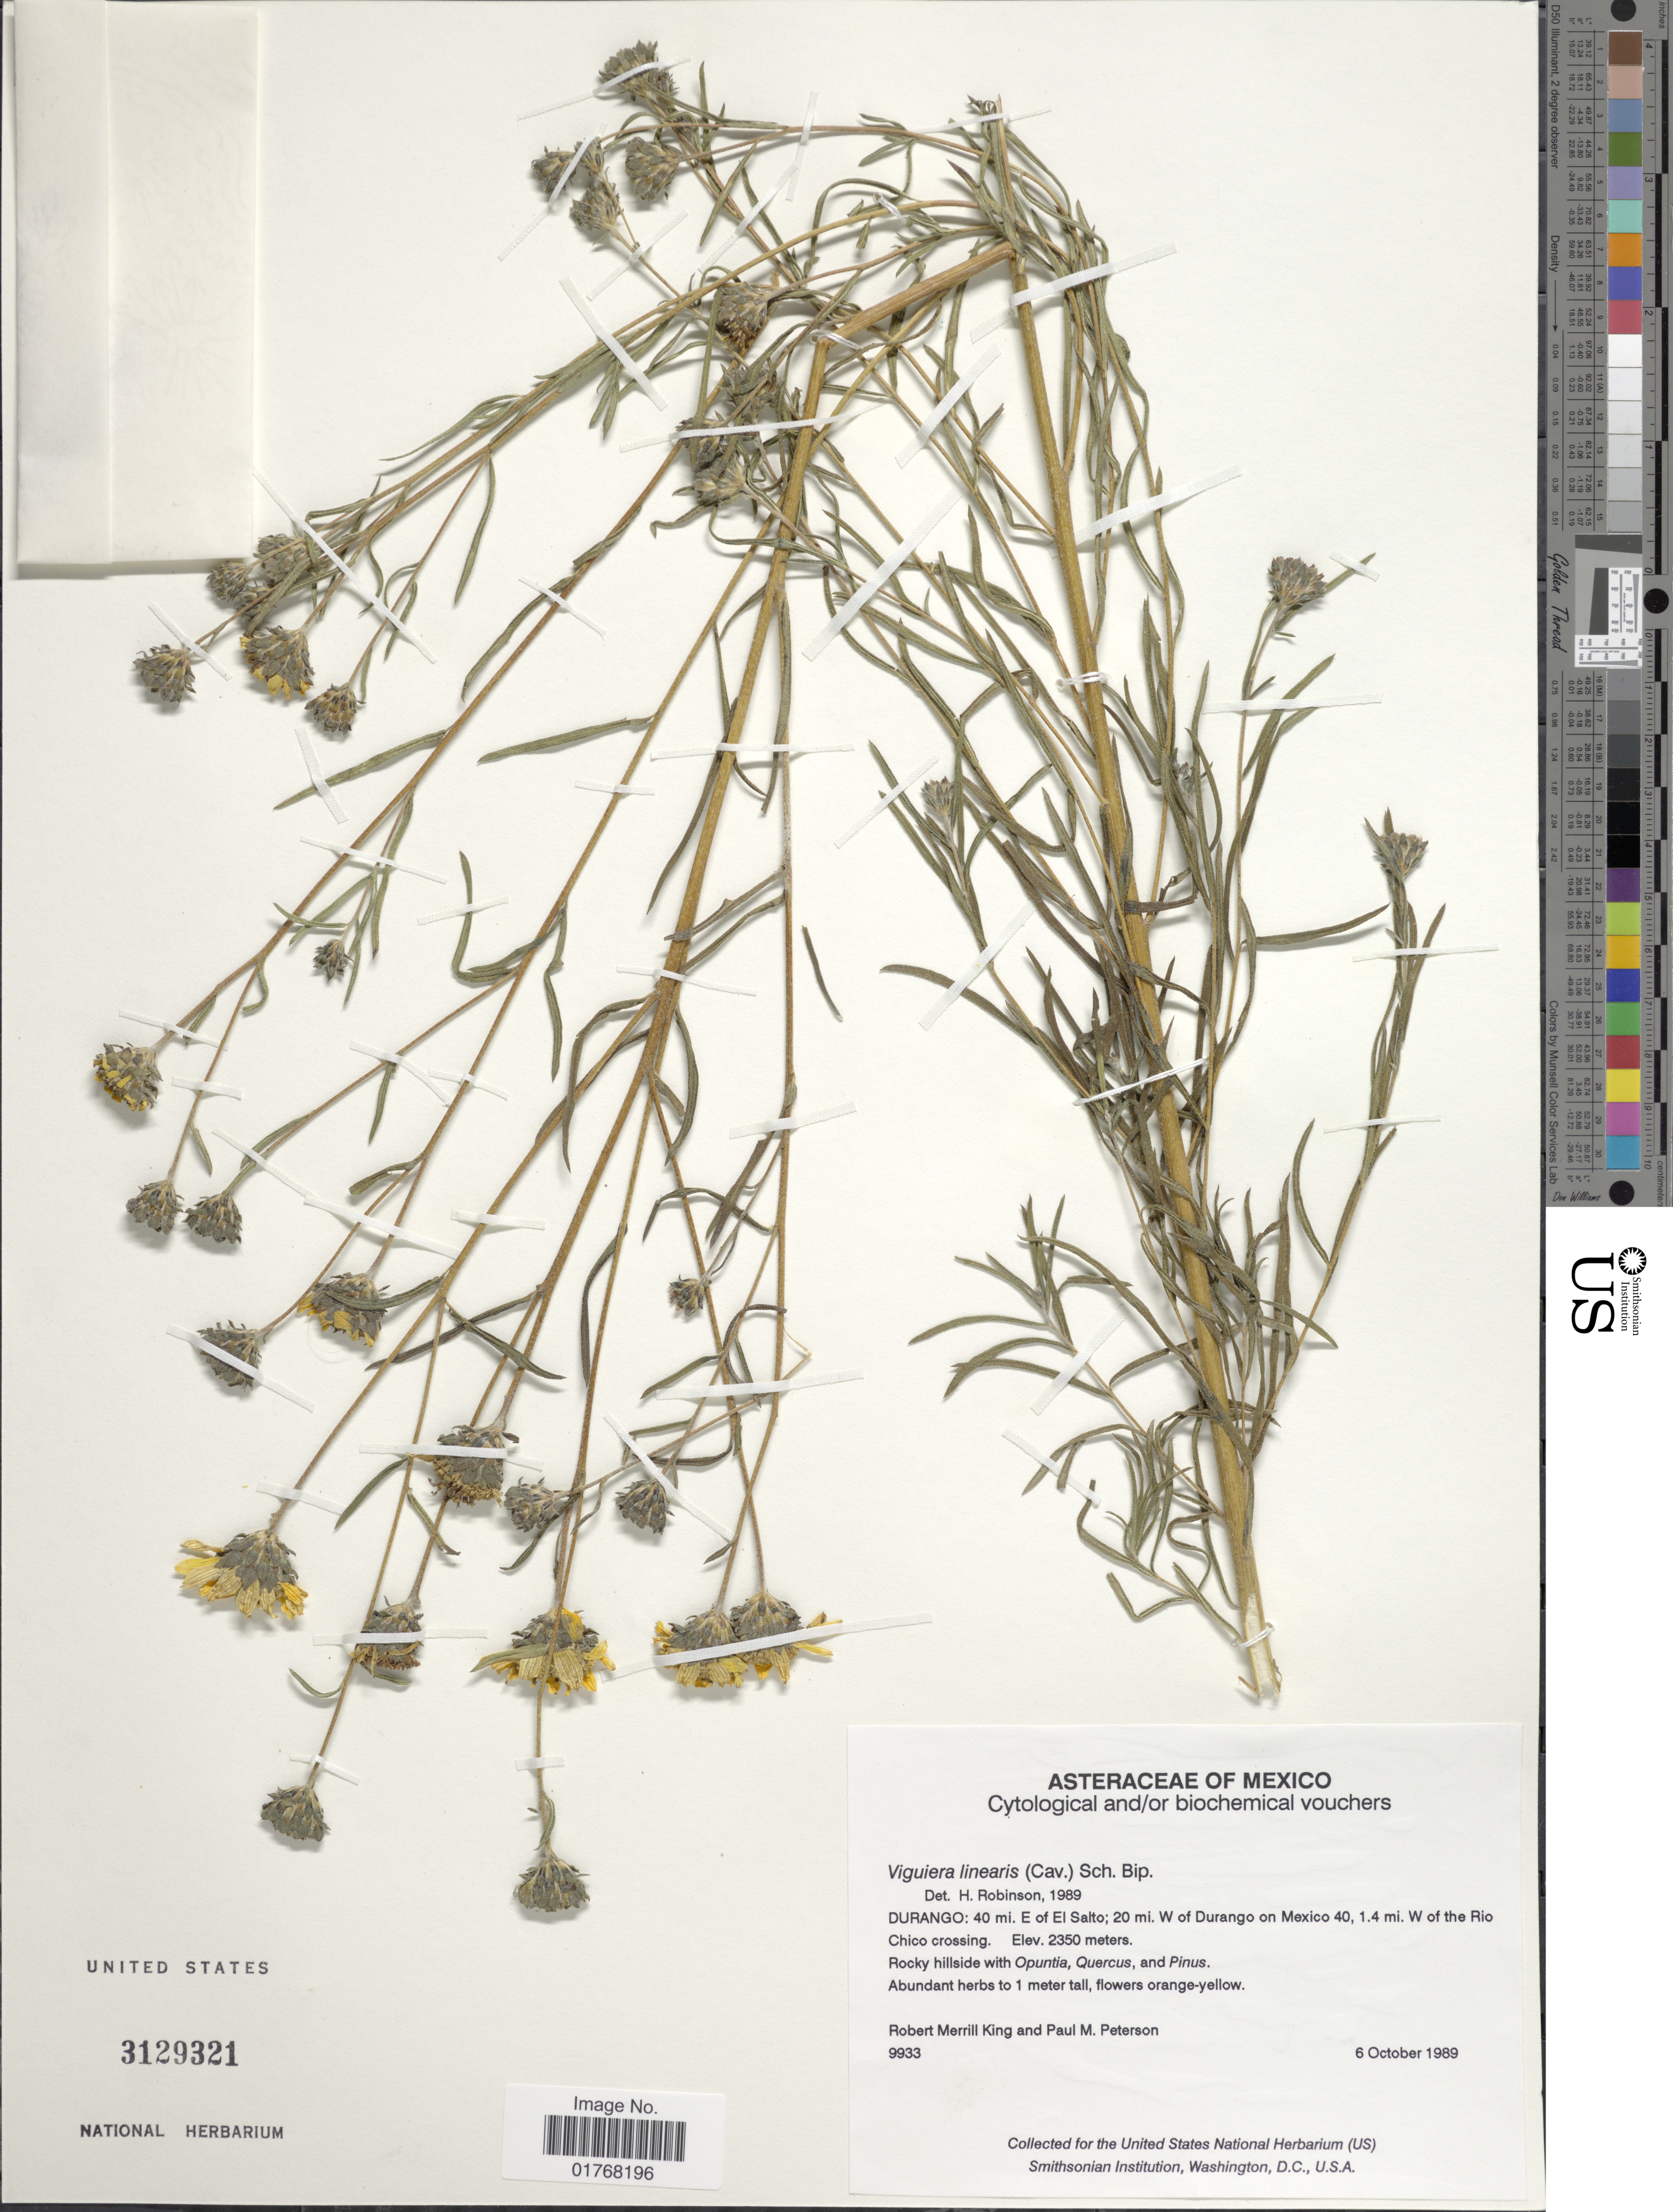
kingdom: Plantae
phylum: Tracheophyta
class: Magnoliopsida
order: Asterales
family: Asteraceae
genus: Viguiera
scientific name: Viguiera linearis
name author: (Cav.) Sch. Bip.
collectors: R. M. King & P. M. Peterson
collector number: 9933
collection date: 1989-10-06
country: Mexico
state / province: Durango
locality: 40 mi E of El Salto; 20 mi W of Durango on Mexico 40, 1.4 mi W of the Rio Chico crossing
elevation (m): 2350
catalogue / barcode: US 3129321